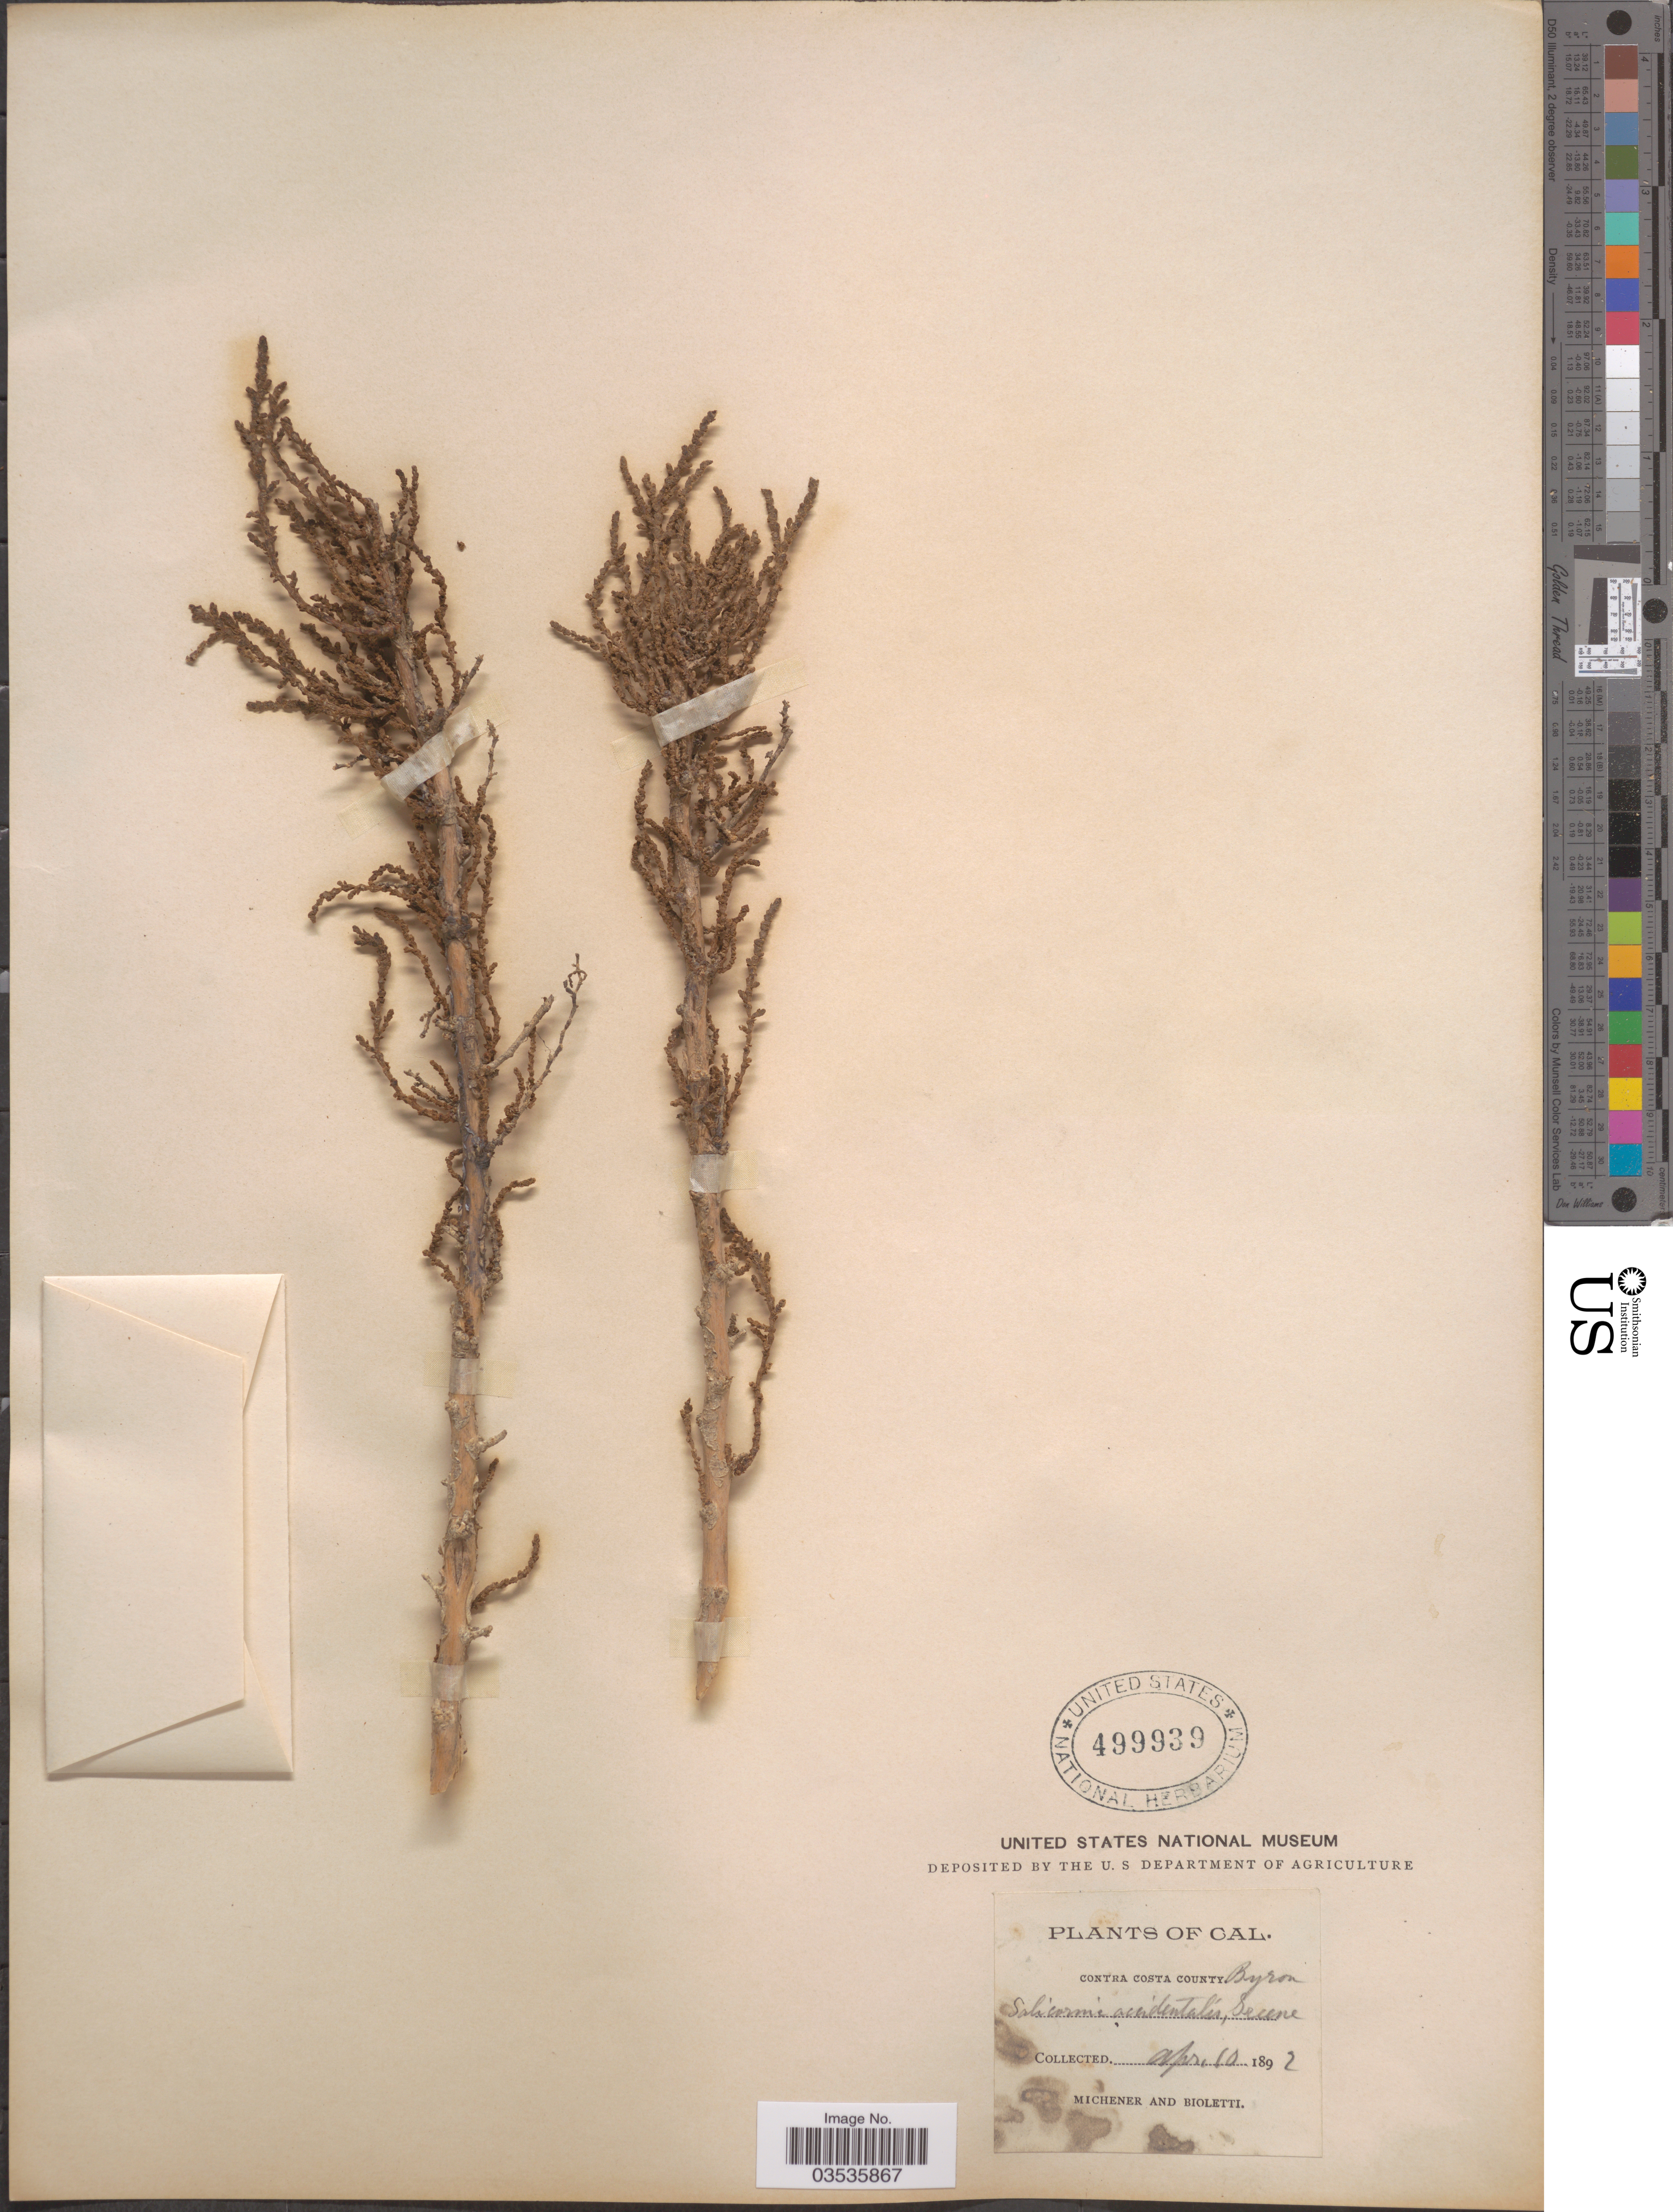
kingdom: Plantae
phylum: Tracheophyta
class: Magnoliopsida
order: Caryophyllales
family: Amaranthaceae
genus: Allenrolfea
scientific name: Allenrolfea occidentalis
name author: (S. Watson) Kuntze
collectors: -. Michener & -- Bioletti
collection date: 1892-04-10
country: United States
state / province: California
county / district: Contra Costa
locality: Contra Costa County. Byron.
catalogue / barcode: US 499939